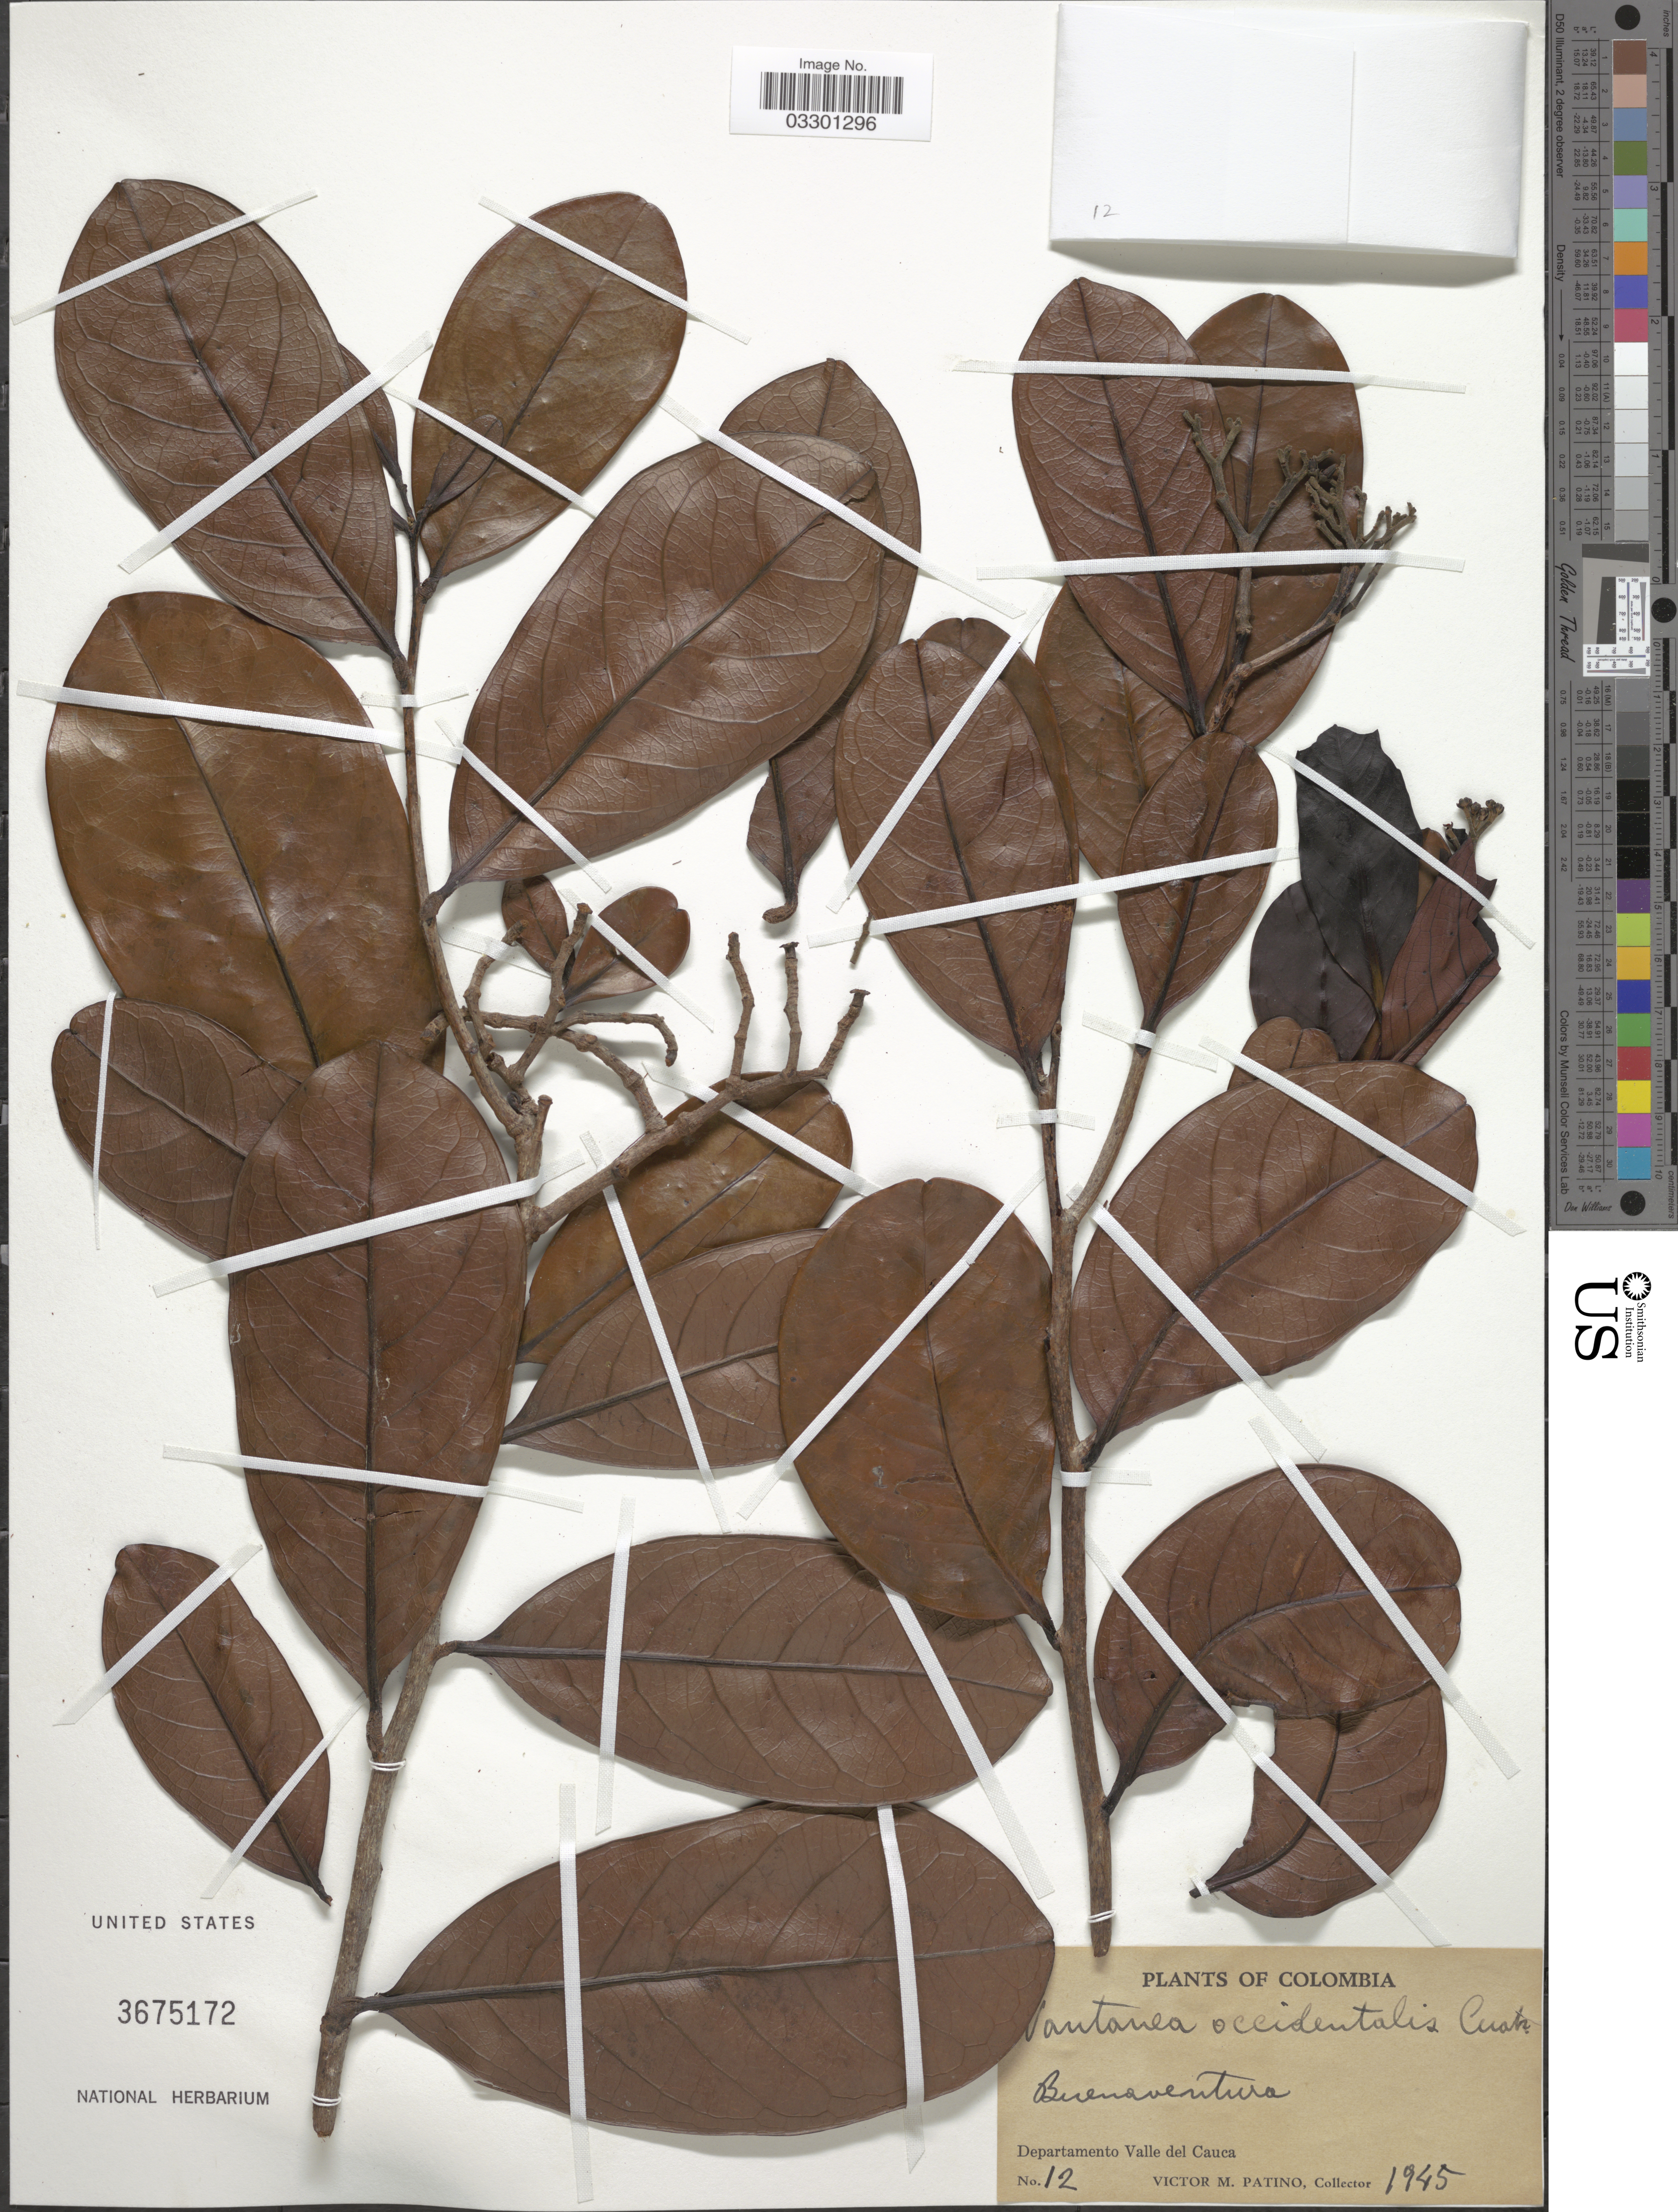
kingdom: Plantae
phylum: Tracheophyta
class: Magnoliopsida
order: Malpighiales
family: Humiriaceae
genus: Vantanea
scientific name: Vantanea occidentalis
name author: Cuatrec.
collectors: V. M. Patiño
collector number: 12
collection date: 1945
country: Colombia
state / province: Valle del Cauca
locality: Buenaventura. Departamento Valle del Cauca.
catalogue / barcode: US 3675172